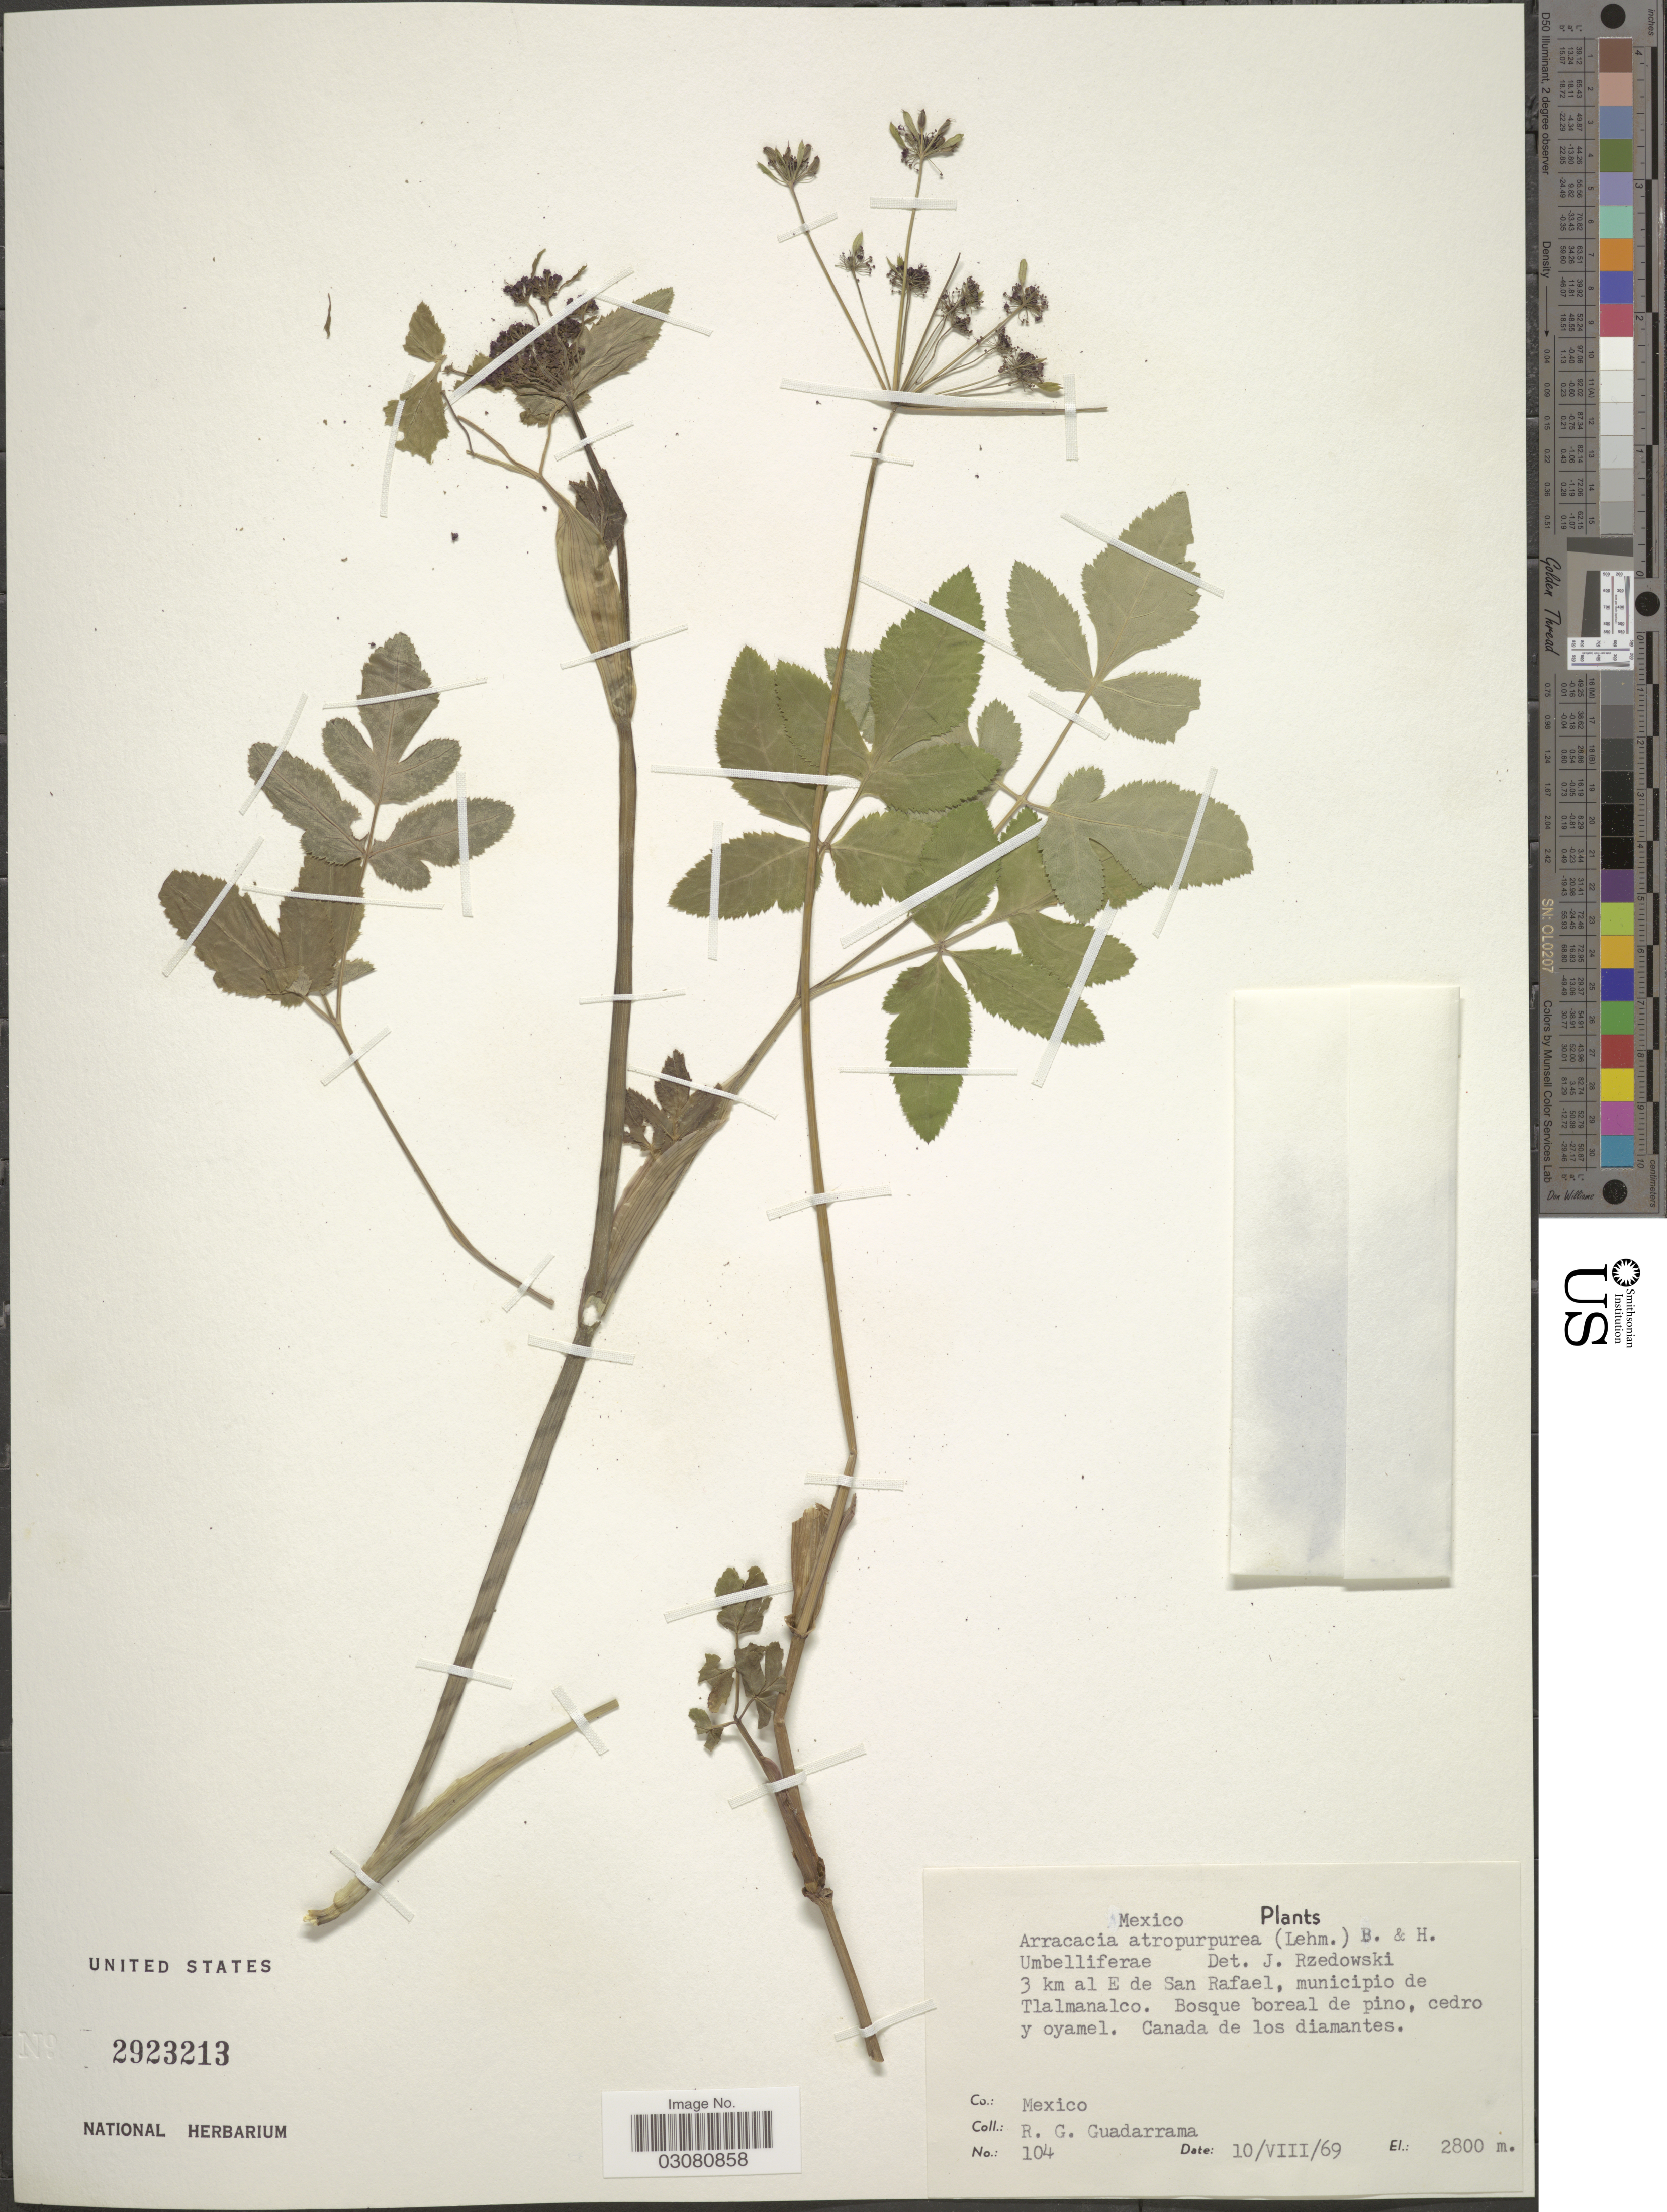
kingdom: Plantae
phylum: Tracheophyta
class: Magnoliopsida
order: Apiales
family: Apiaceae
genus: Arracacia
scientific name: Arracacia atropurpurea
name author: (Lehm.) Benth. & Hook. f. ex Hemsl.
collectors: R. Guadarrama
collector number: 104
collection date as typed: Transcribed d/m/y: 10/8/69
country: Mexico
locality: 3 km al E de San Rafael, municipio de Tlalmanalco. Co.: Mexico.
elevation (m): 2800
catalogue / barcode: US 2923213